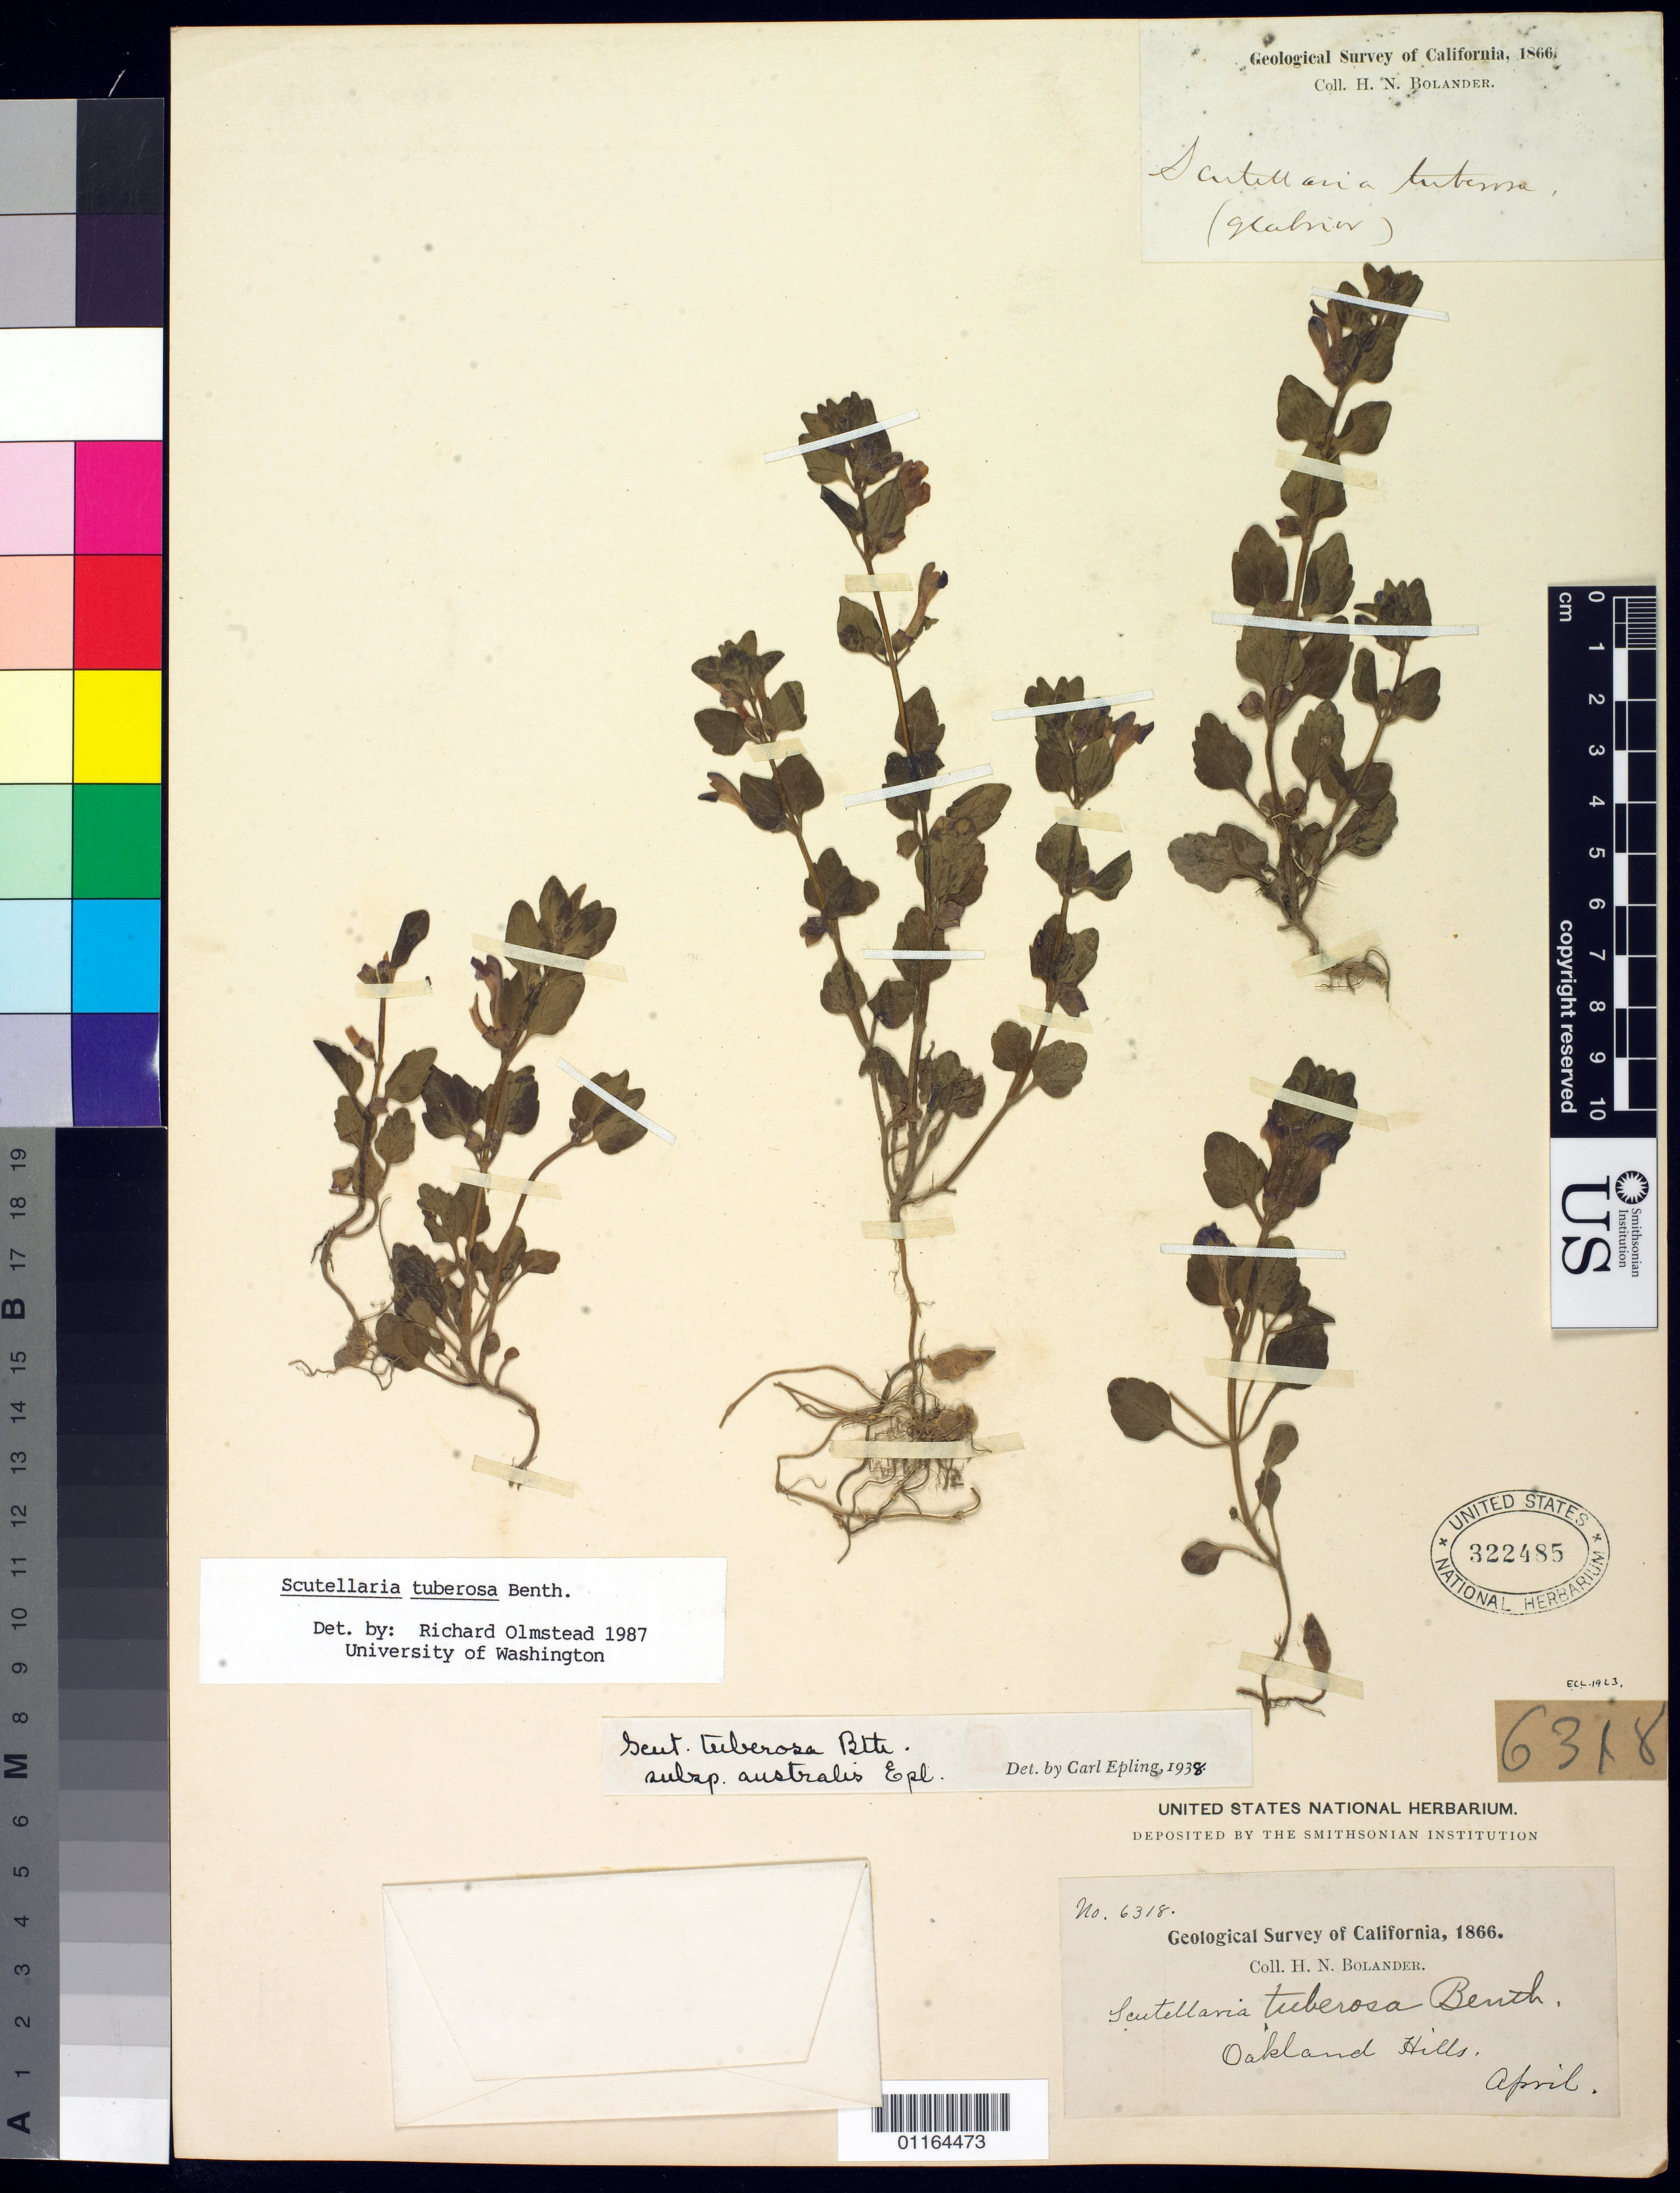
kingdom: Plantae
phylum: Tracheophyta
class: Magnoliopsida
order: Lamiales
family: Lamiaceae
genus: Scutellaria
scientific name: Scutellaria tuberosa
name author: Benth.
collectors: H. Bolander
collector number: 6318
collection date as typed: Apr 1866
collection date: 1866-04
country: United States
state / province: California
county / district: Alameda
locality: Oakland Hills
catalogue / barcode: US 322485